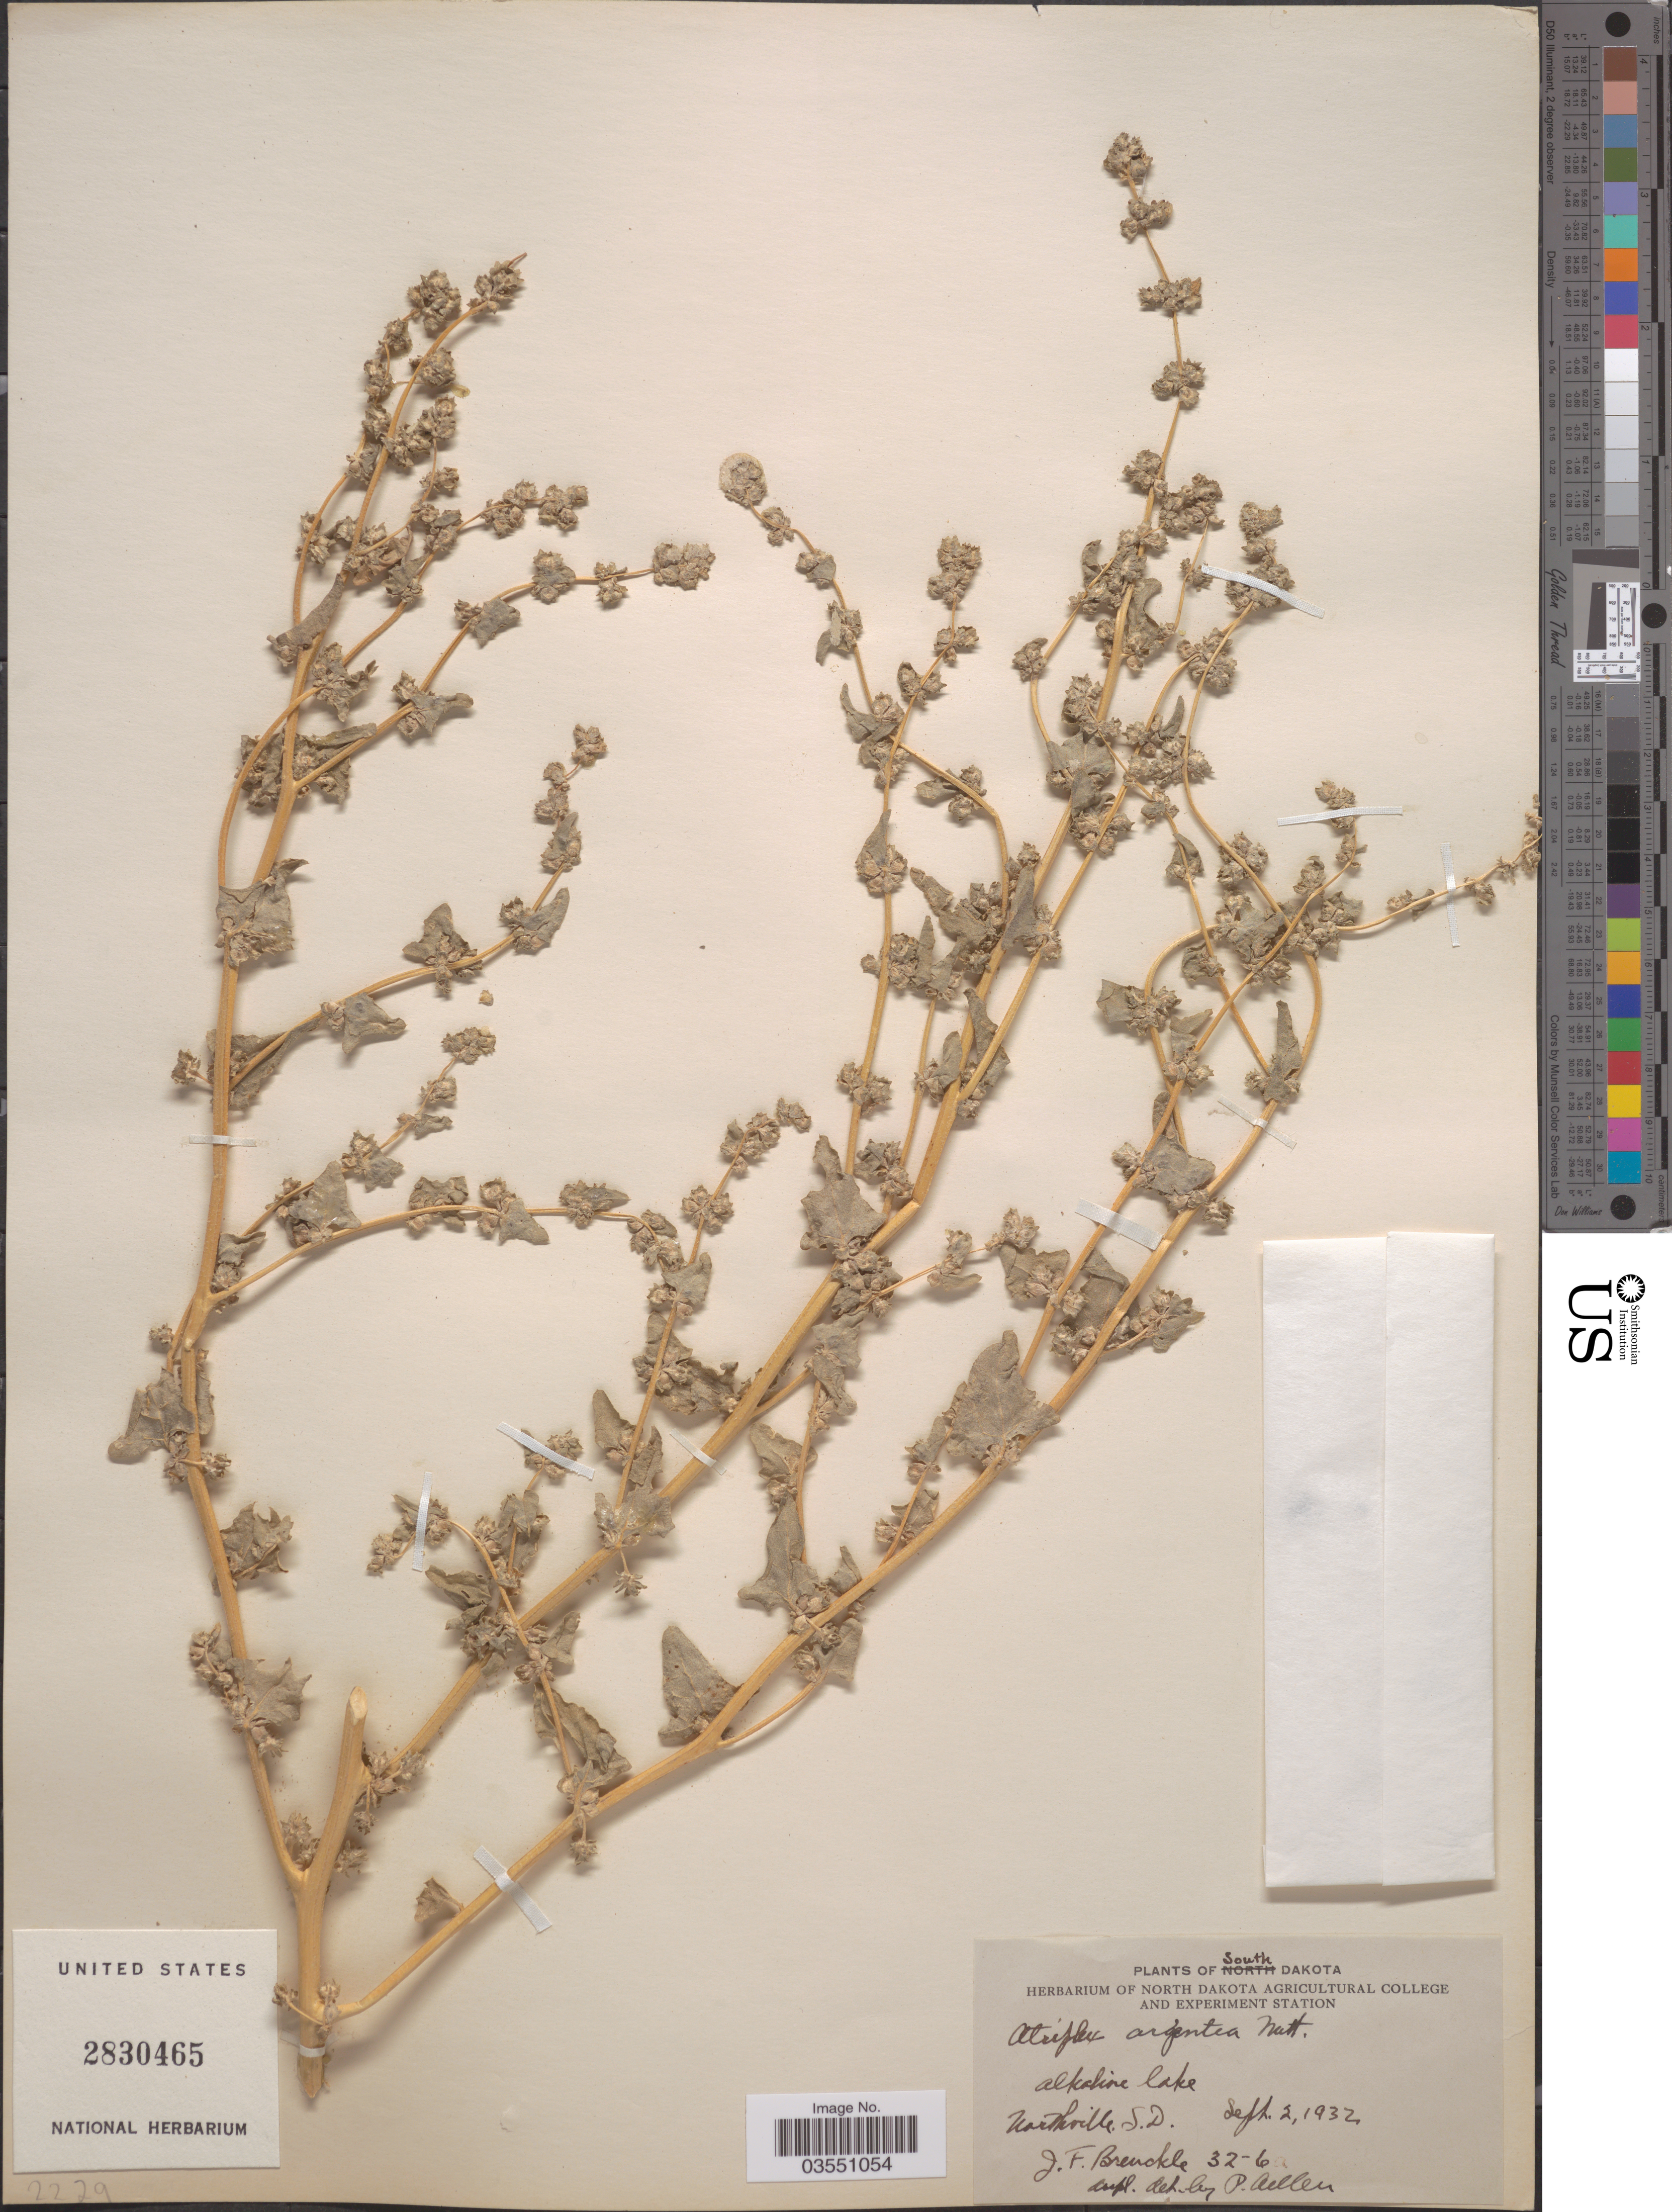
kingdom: Plantae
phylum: Tracheophyta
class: Magnoliopsida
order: Caryophyllales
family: Amaranthaceae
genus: Atriplex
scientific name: Atriplex argentea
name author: Nutt.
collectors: J. Brenckle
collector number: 32-6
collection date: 1932-09-02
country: United States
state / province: South Dakota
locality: Alkaline lake. Northville.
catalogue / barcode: US 2830465